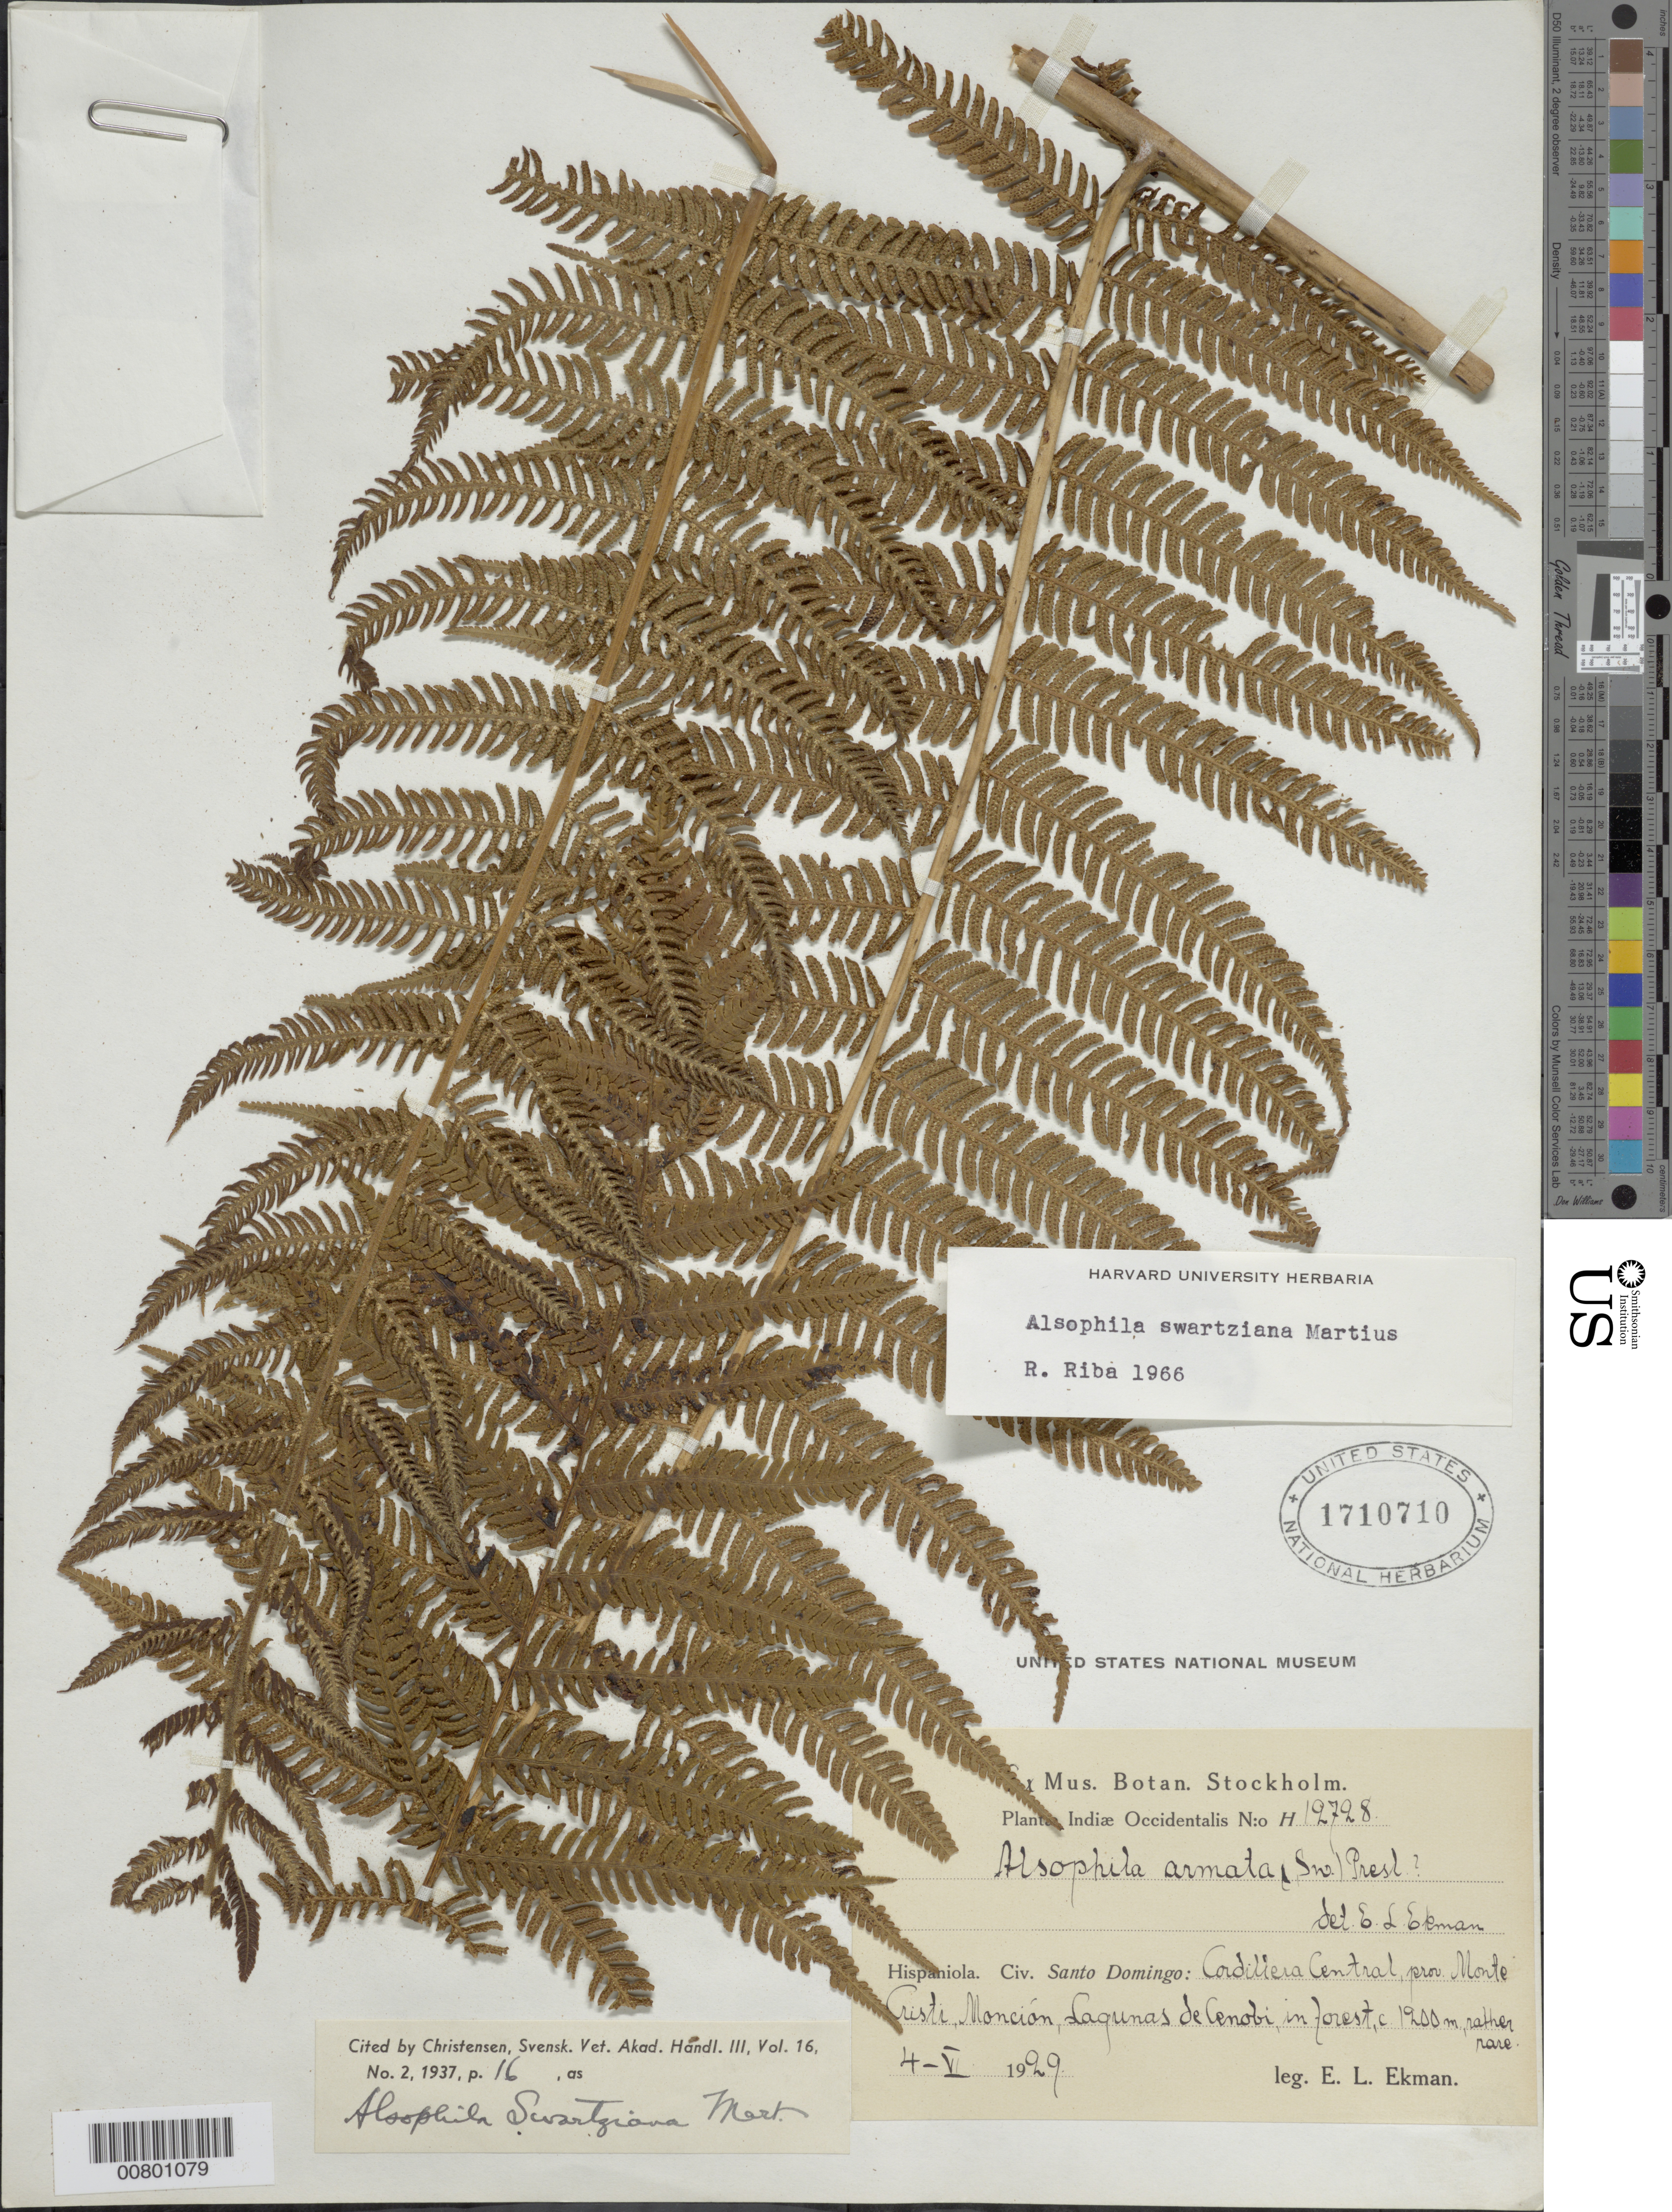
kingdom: Plantae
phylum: Tracheophyta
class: Polypodiopsida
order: Cyatheales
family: Cyatheaceae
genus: Alsophila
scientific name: Alsophila swartziana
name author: Mart.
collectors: E. L. Ekman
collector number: H 12728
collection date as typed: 04 Jun 1929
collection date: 1929-06-04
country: Dominican Republic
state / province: Monte Cristi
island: Hispaniola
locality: Cordillera Central, Monción, Lagunas de Cenobi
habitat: Forest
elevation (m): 1200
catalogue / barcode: US 1710710